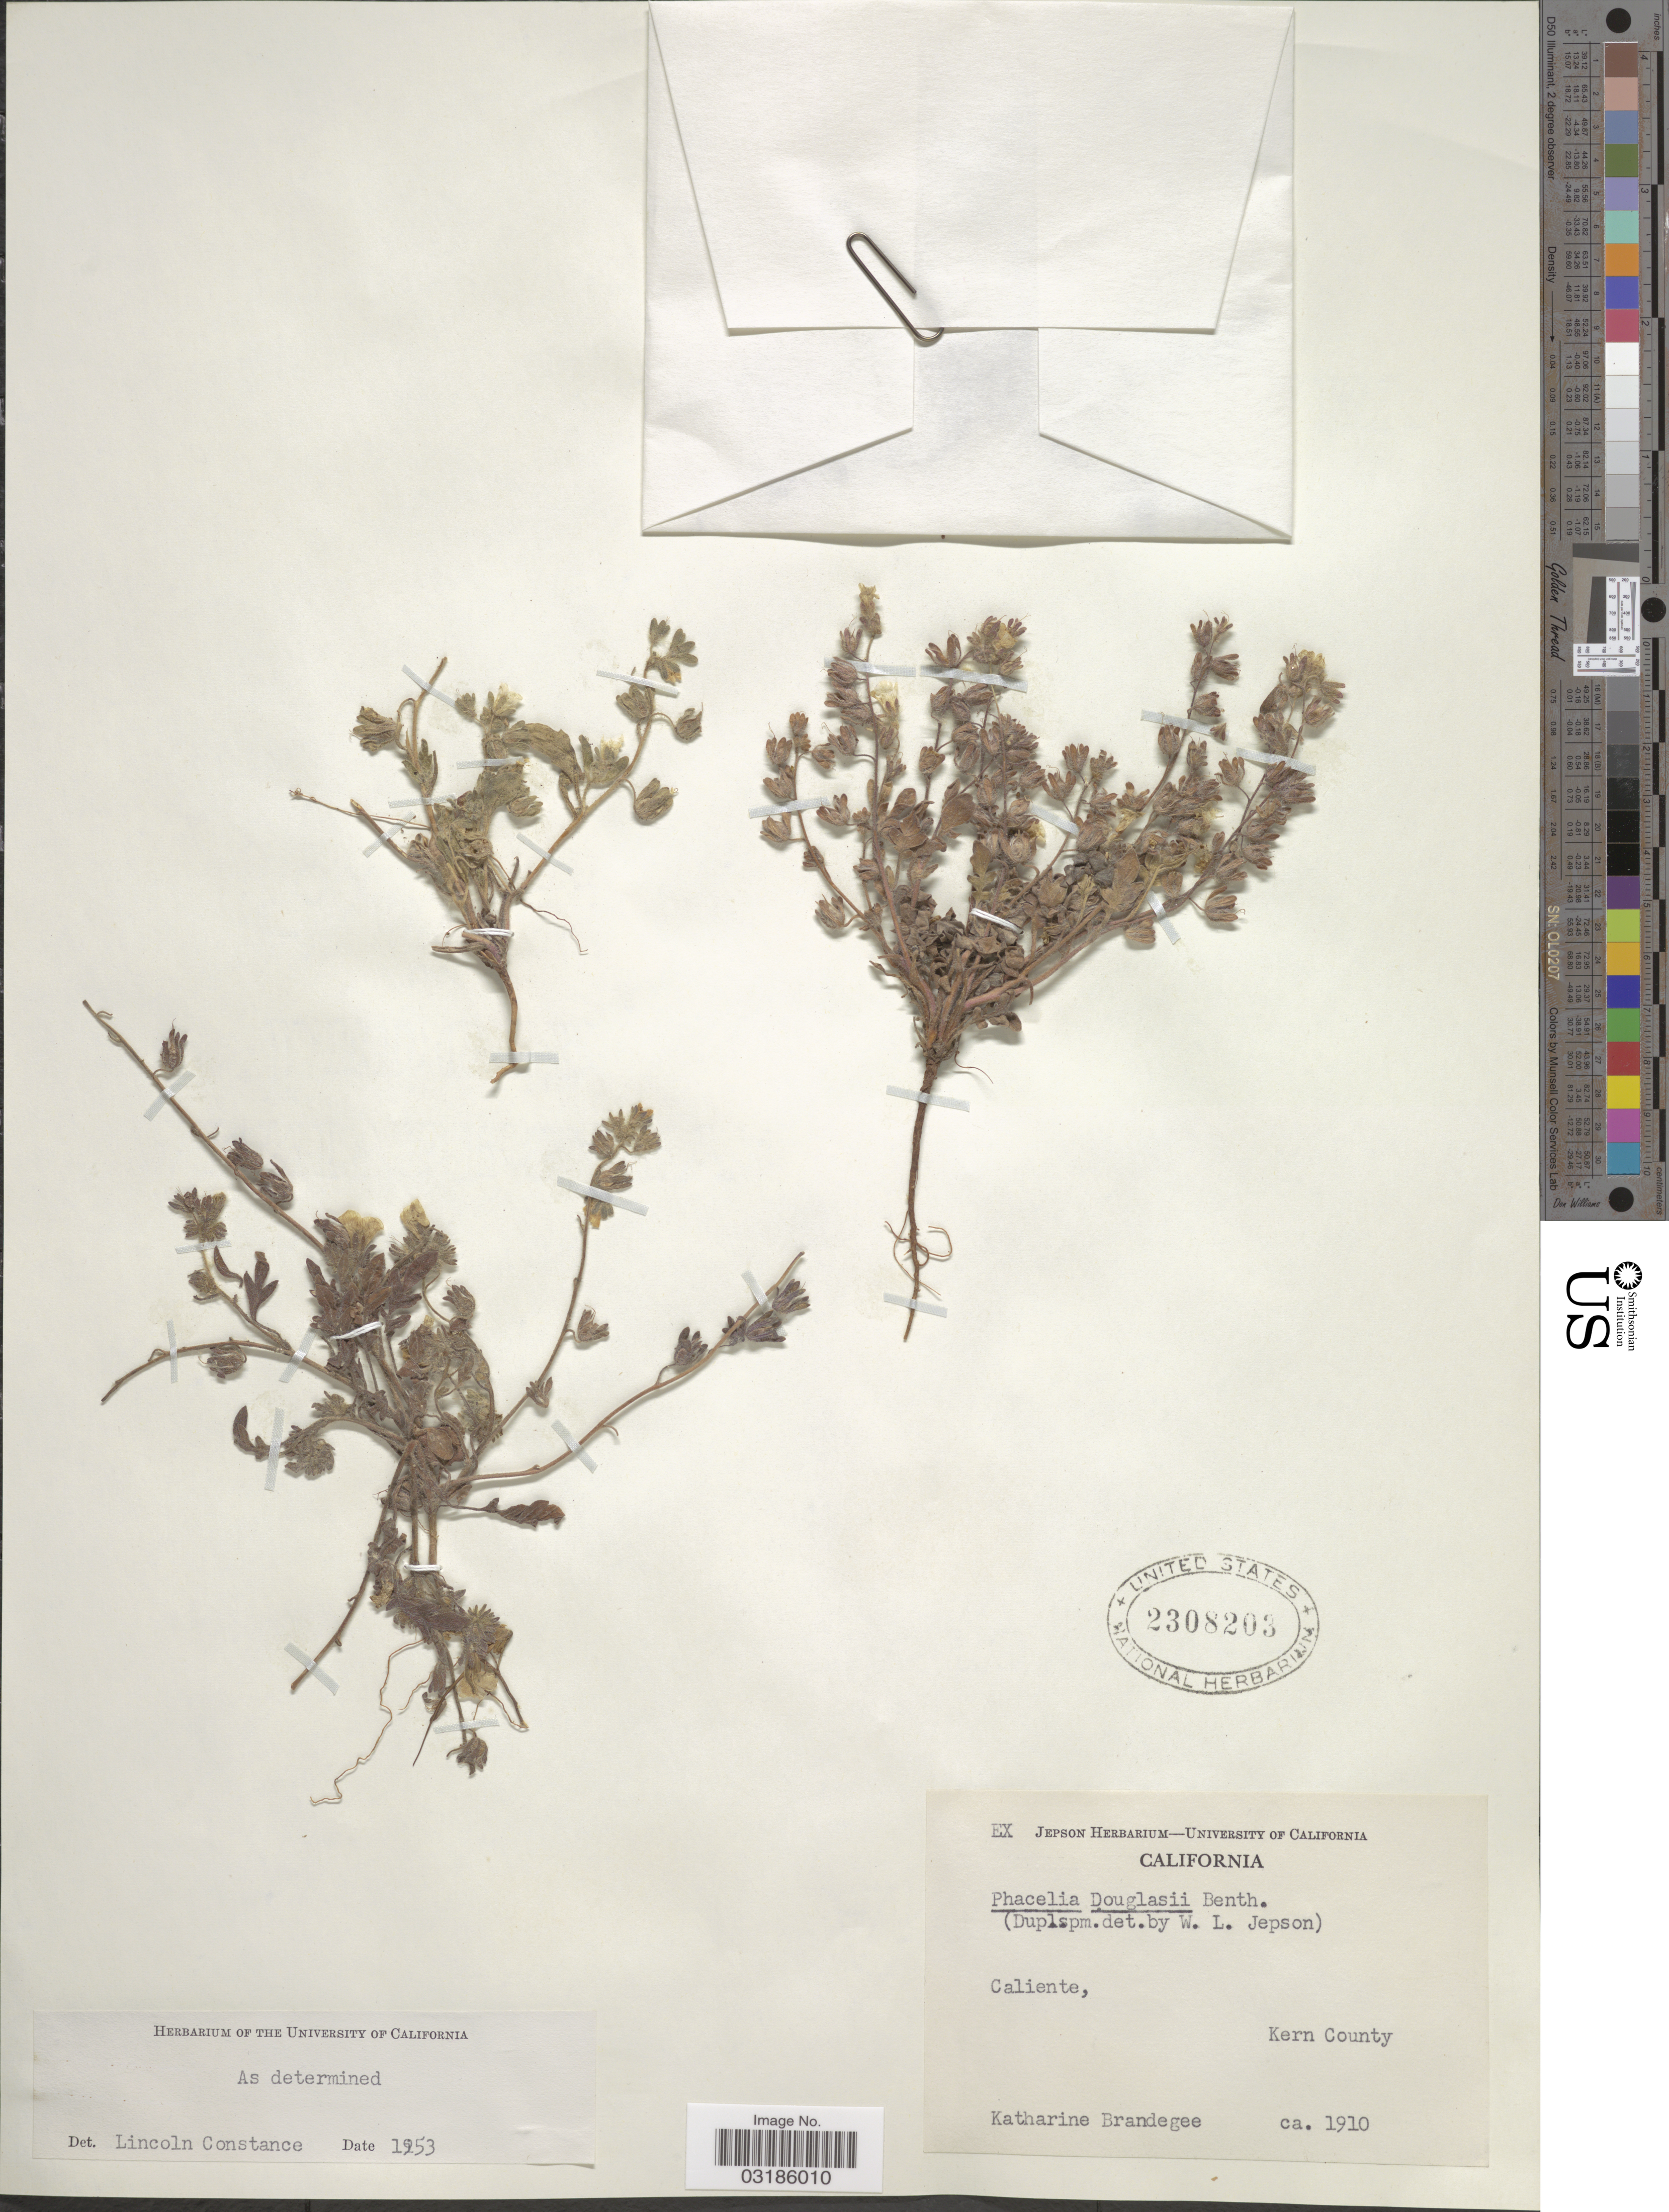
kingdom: Plantae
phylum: Tracheophyta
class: Magnoliopsida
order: Boraginales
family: Hydrophyllaceae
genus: Phacelia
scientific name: Phacelia douglasii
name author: (Benth.) Torr.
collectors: M. K. Brandegee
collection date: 1910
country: United States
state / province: California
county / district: Kern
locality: Caliente, Kern County.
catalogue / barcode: US 2308203